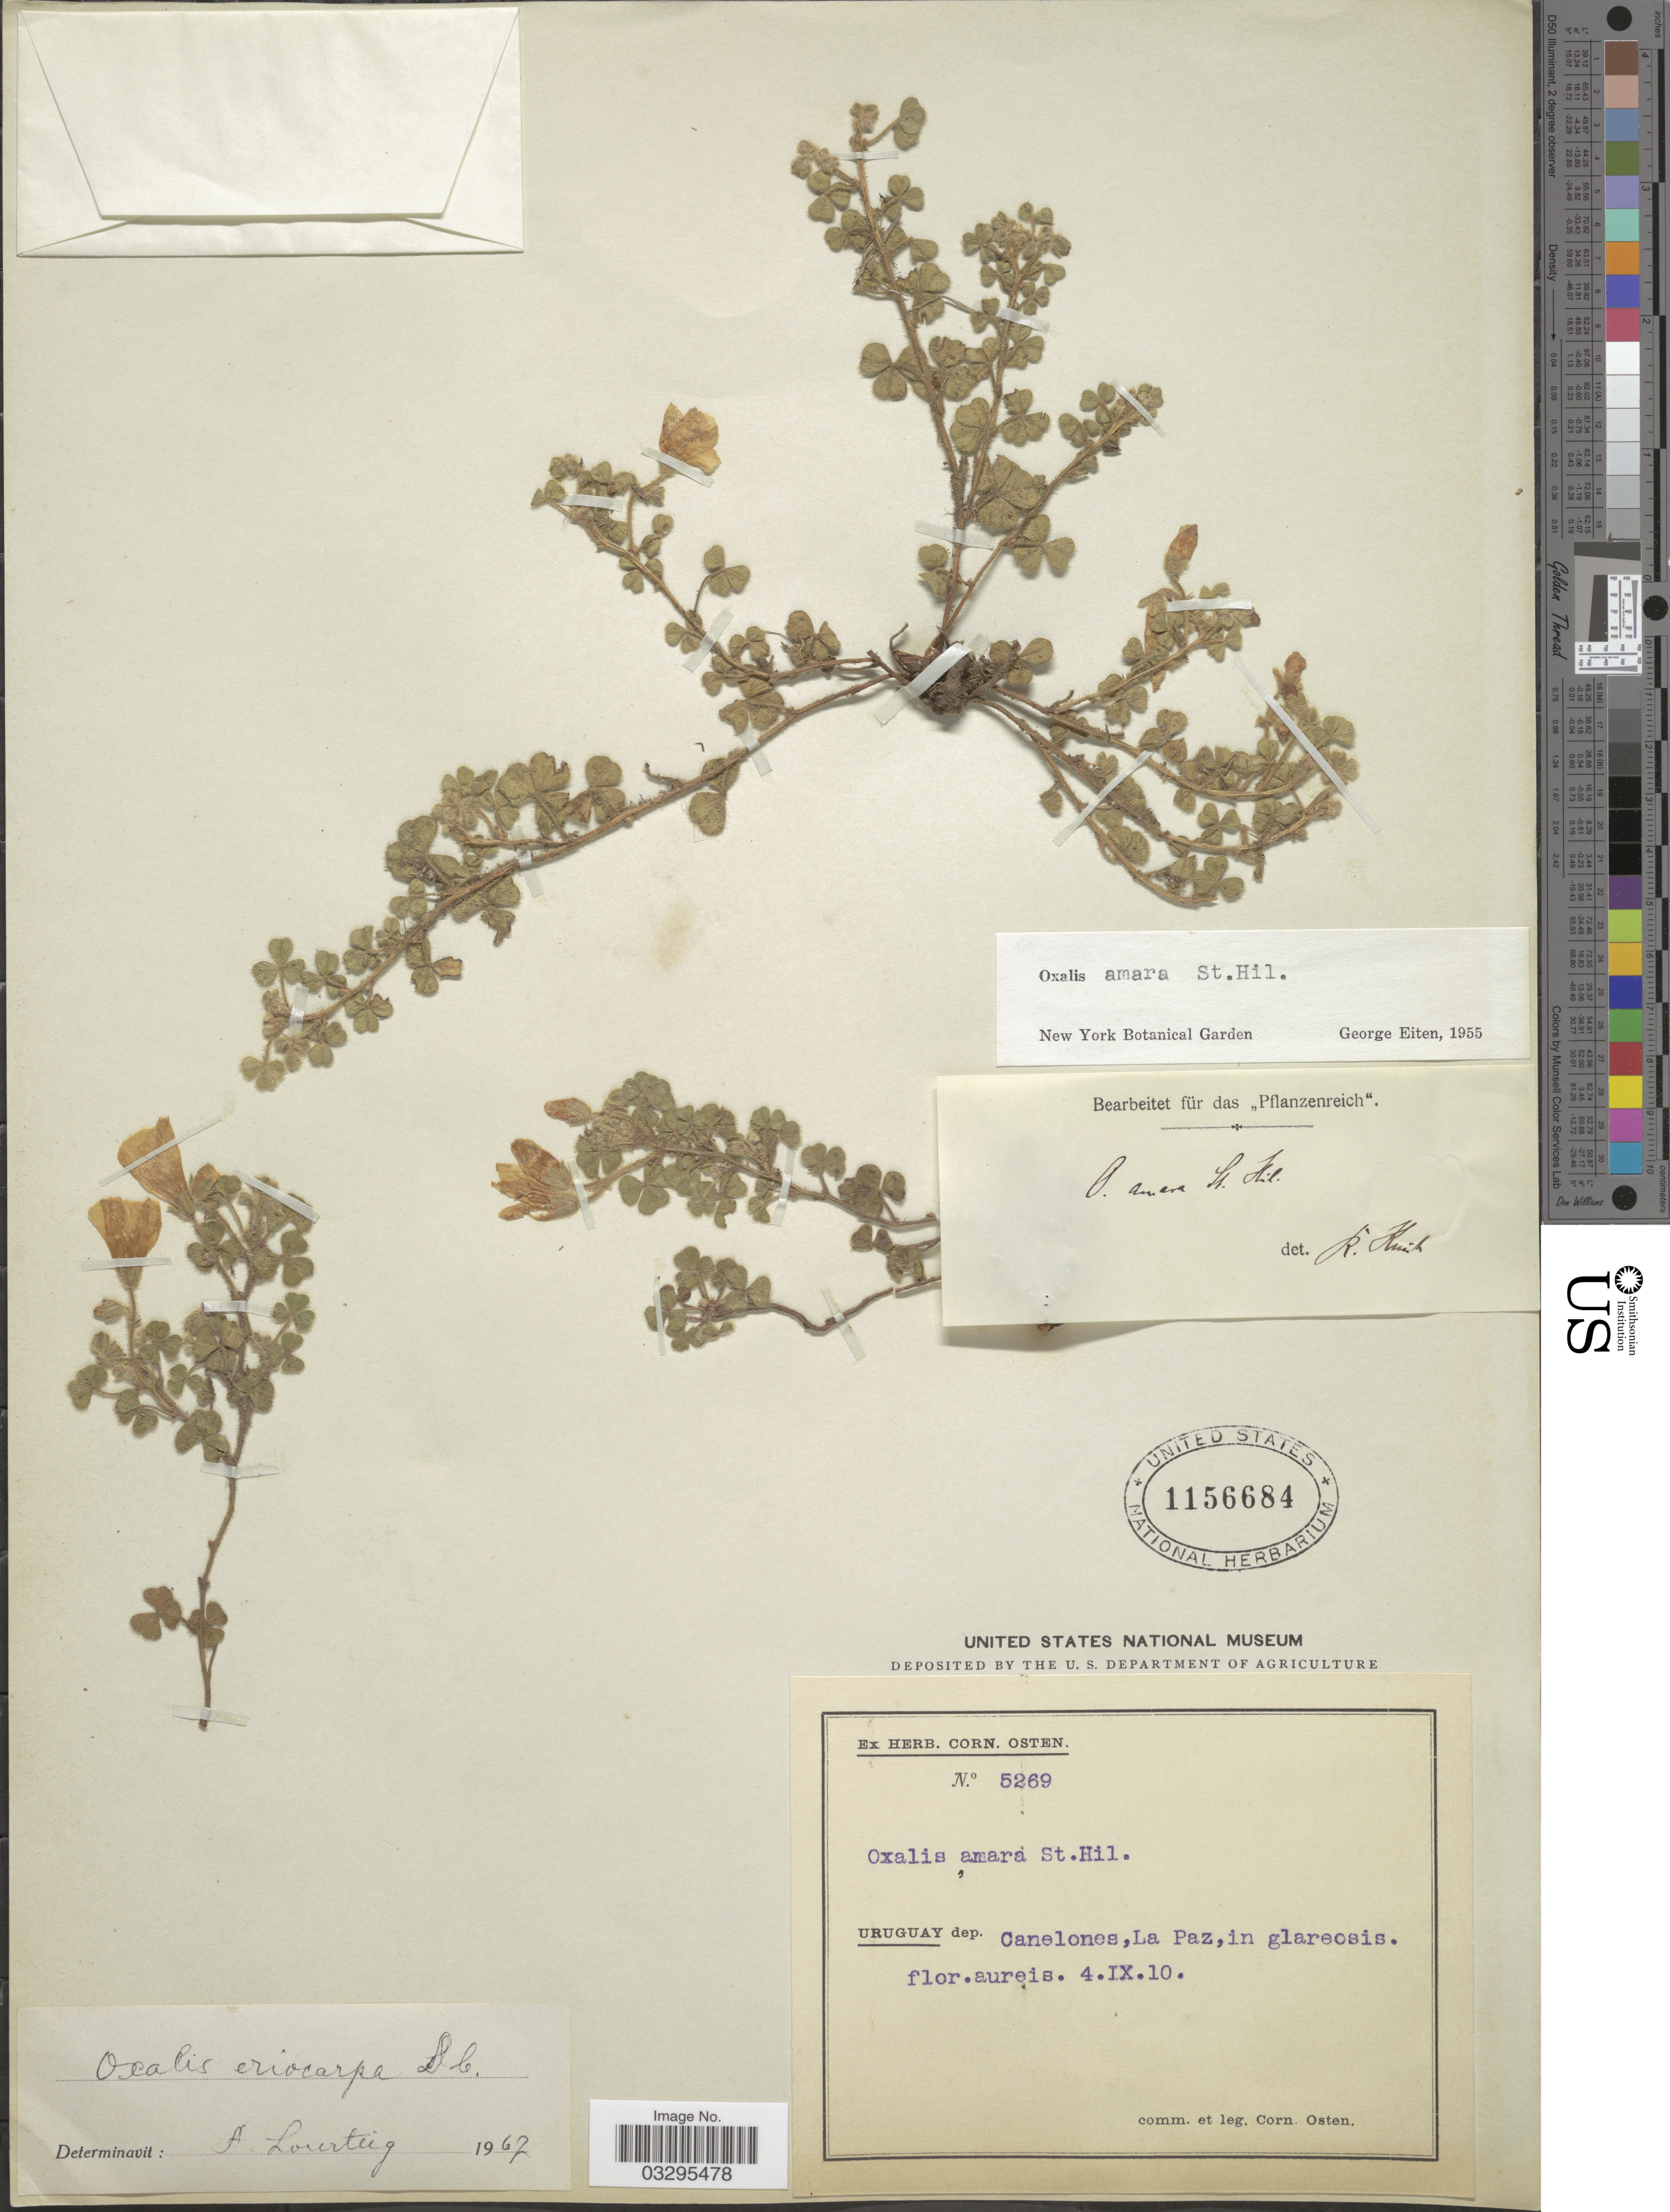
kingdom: Plantae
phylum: Tracheophyta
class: Magnoliopsida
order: Oxalidales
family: Oxalidaceae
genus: Oxalis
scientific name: Oxalis eriocarpa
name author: DC.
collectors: C. Osten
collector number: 5269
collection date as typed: Transcribed d/m/y: 4/9/10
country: Uruguay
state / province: Canelones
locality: Dep. Canelones, La Paz.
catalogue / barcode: US 1156684